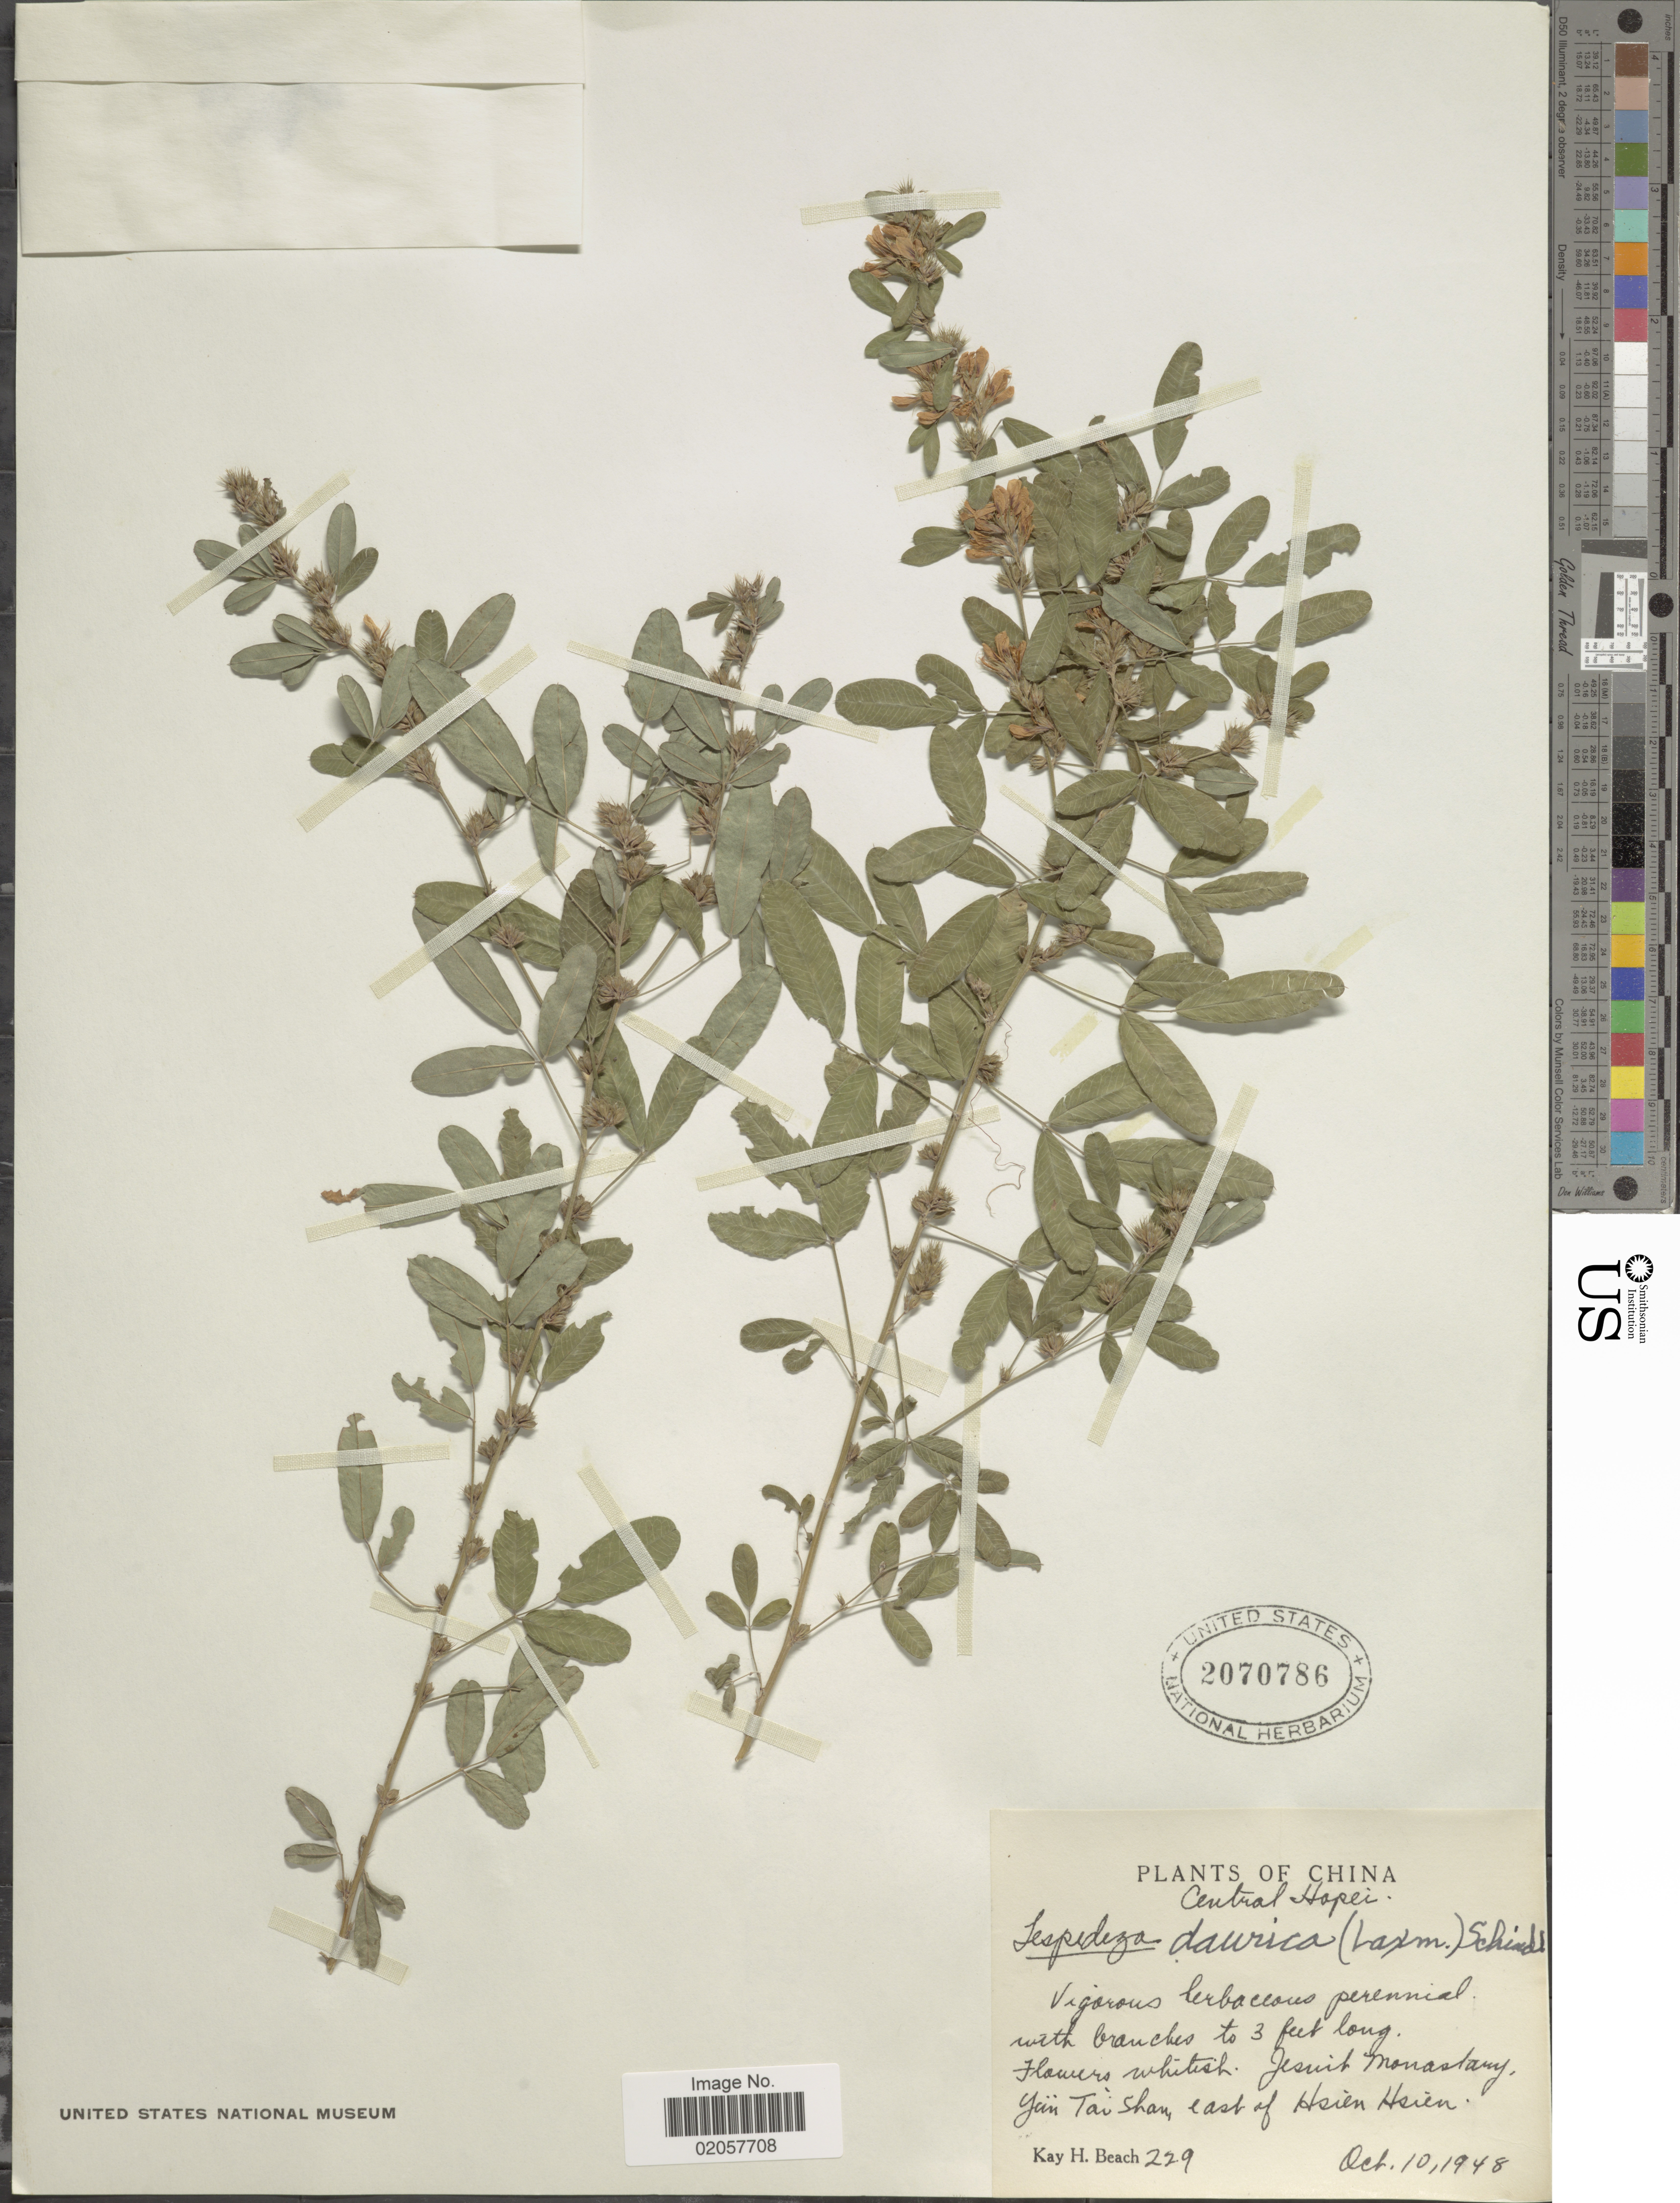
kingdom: Plantae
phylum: Tracheophyta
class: Magnoliopsida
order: Fabales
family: Fabaceae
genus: Lespedeza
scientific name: Lespedeza davurica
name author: (Laxm.) Schindl.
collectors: K. H. Beach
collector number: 229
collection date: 1948-10-10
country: China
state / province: Hebei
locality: Central Hopei, Jesuit Monastamy, Yun Tai Shan, east of Hsien Hsien [interpreted]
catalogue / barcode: US 2070786